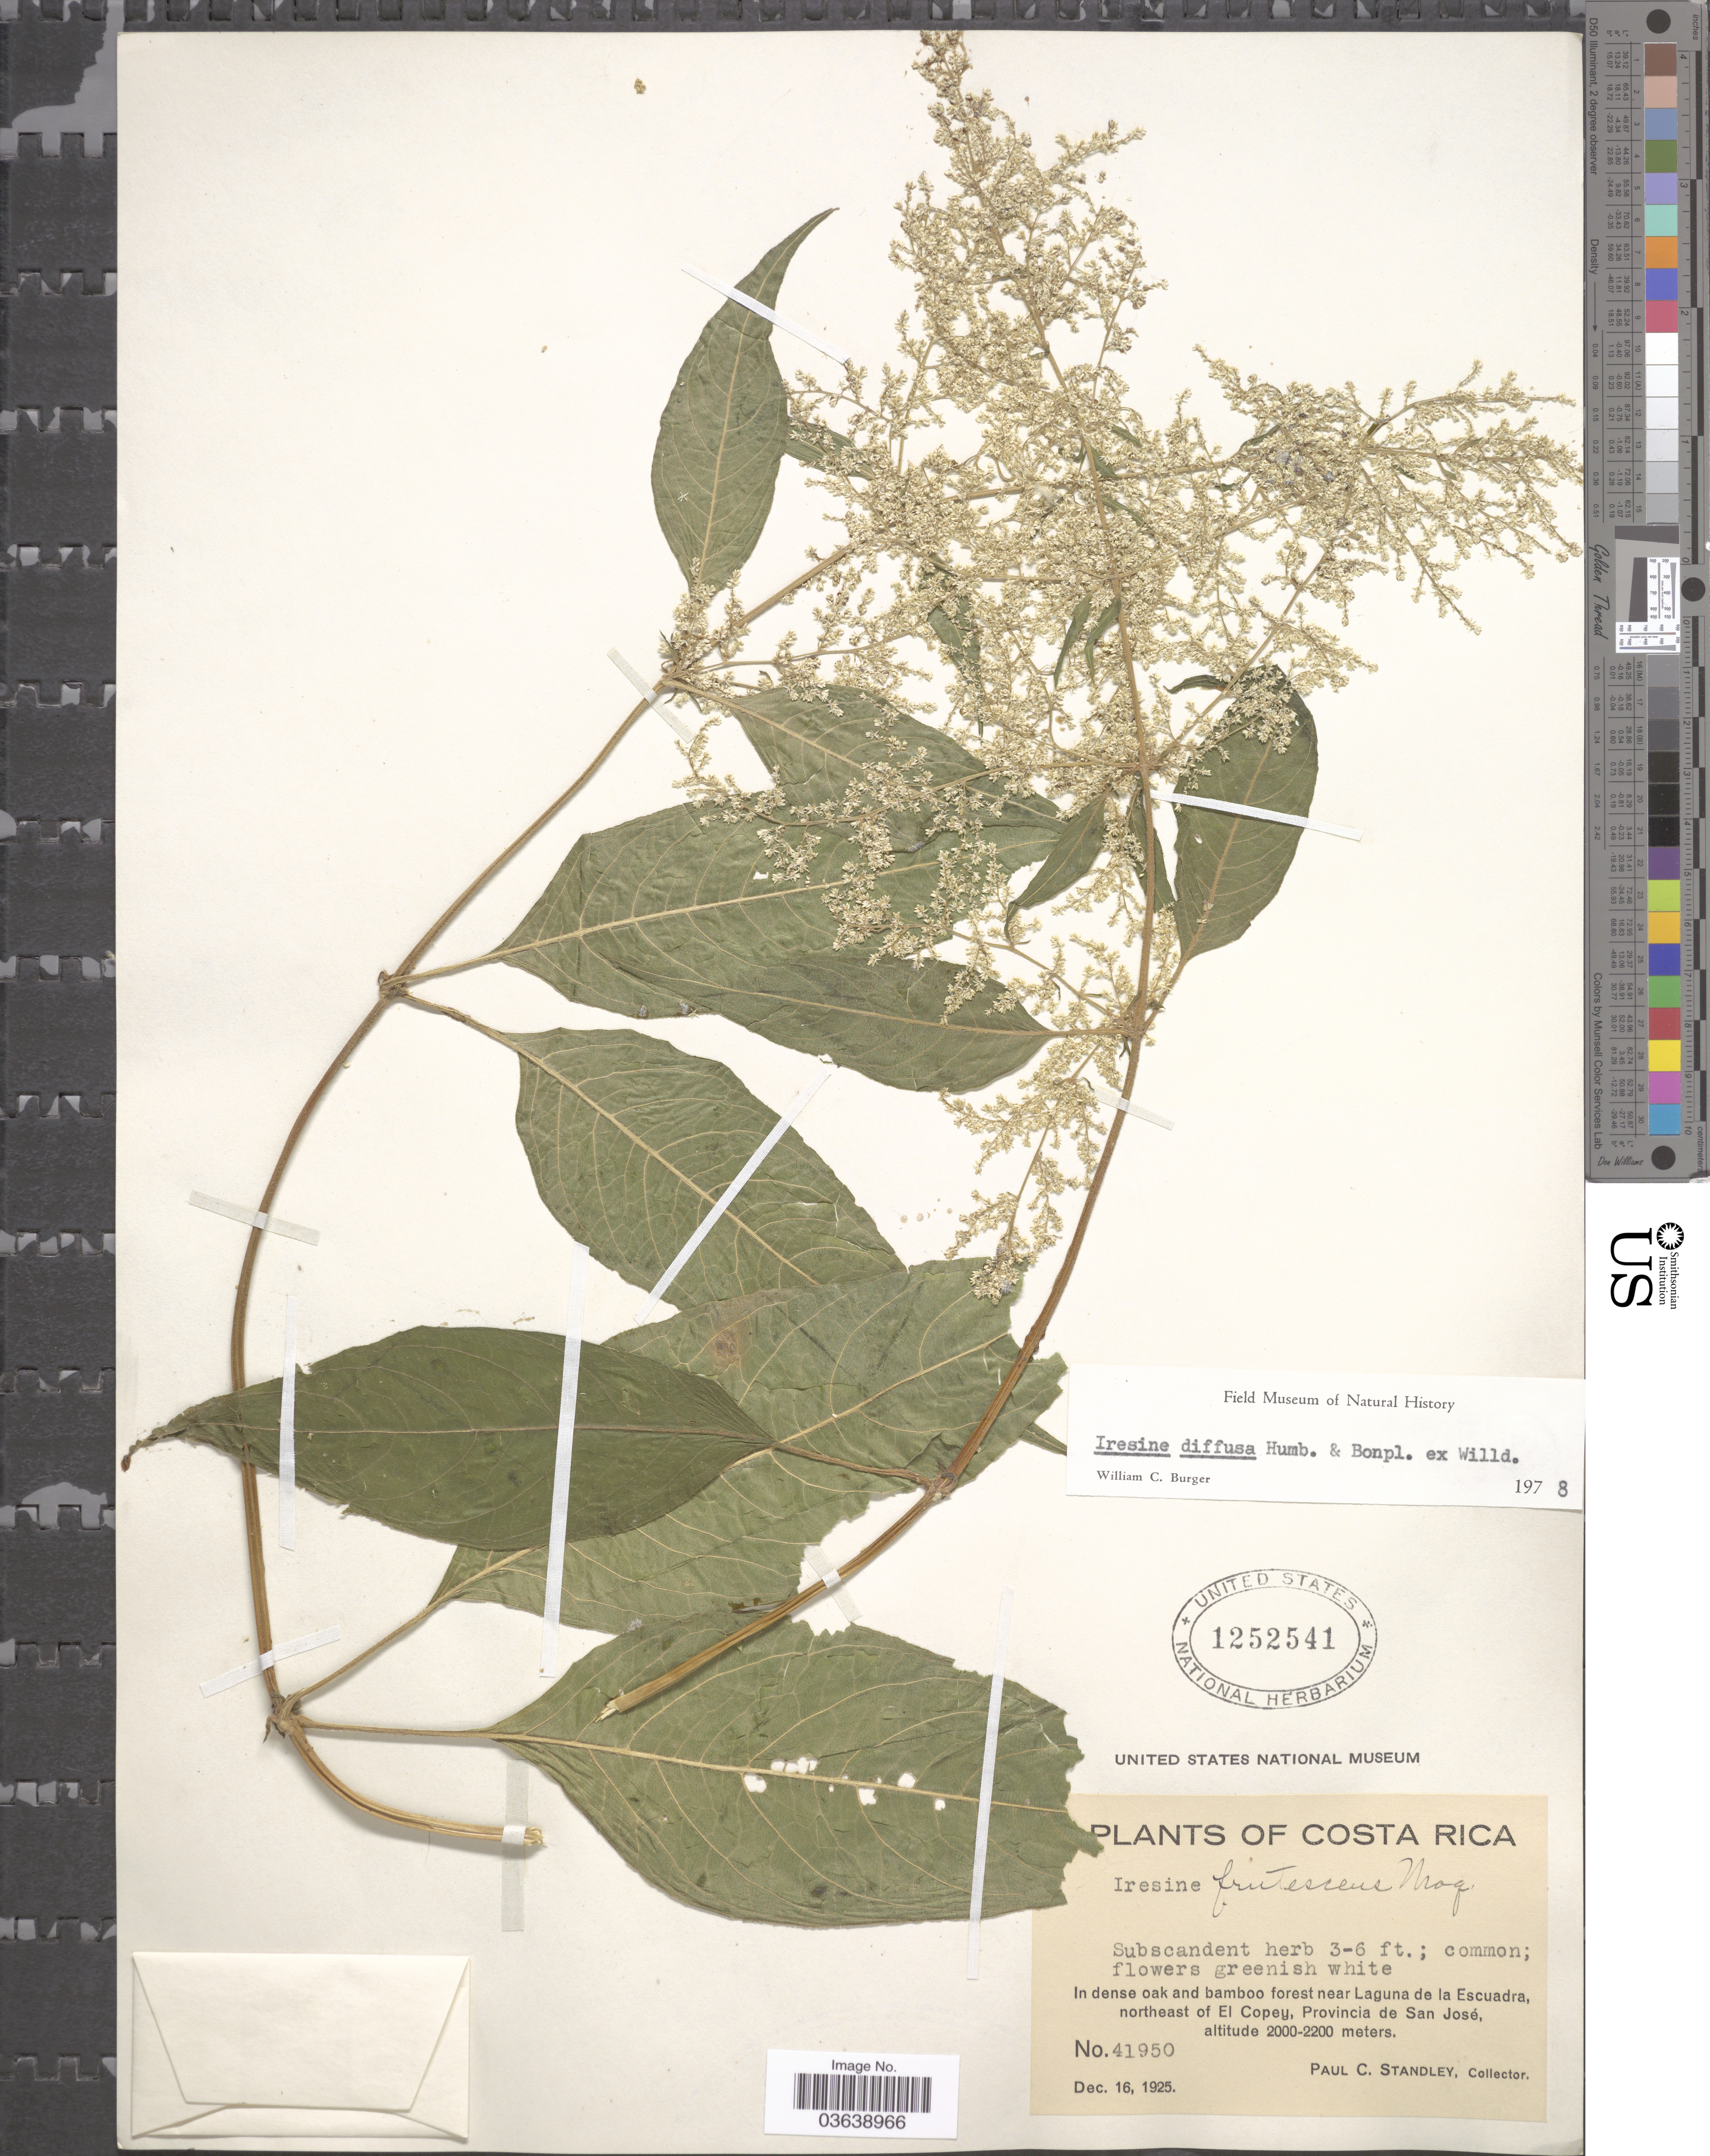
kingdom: Plantae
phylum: Tracheophyta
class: Magnoliopsida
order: Caryophyllales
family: Amaranthaceae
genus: Iresine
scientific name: Iresine celosia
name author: L.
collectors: P. C. Standley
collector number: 41950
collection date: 1925-12-16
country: Costa Rica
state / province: San José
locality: In dense oak and bamboo forest near Laguna de la Escuadra, northeast of El Copey.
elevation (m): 2000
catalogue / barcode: US 1252541